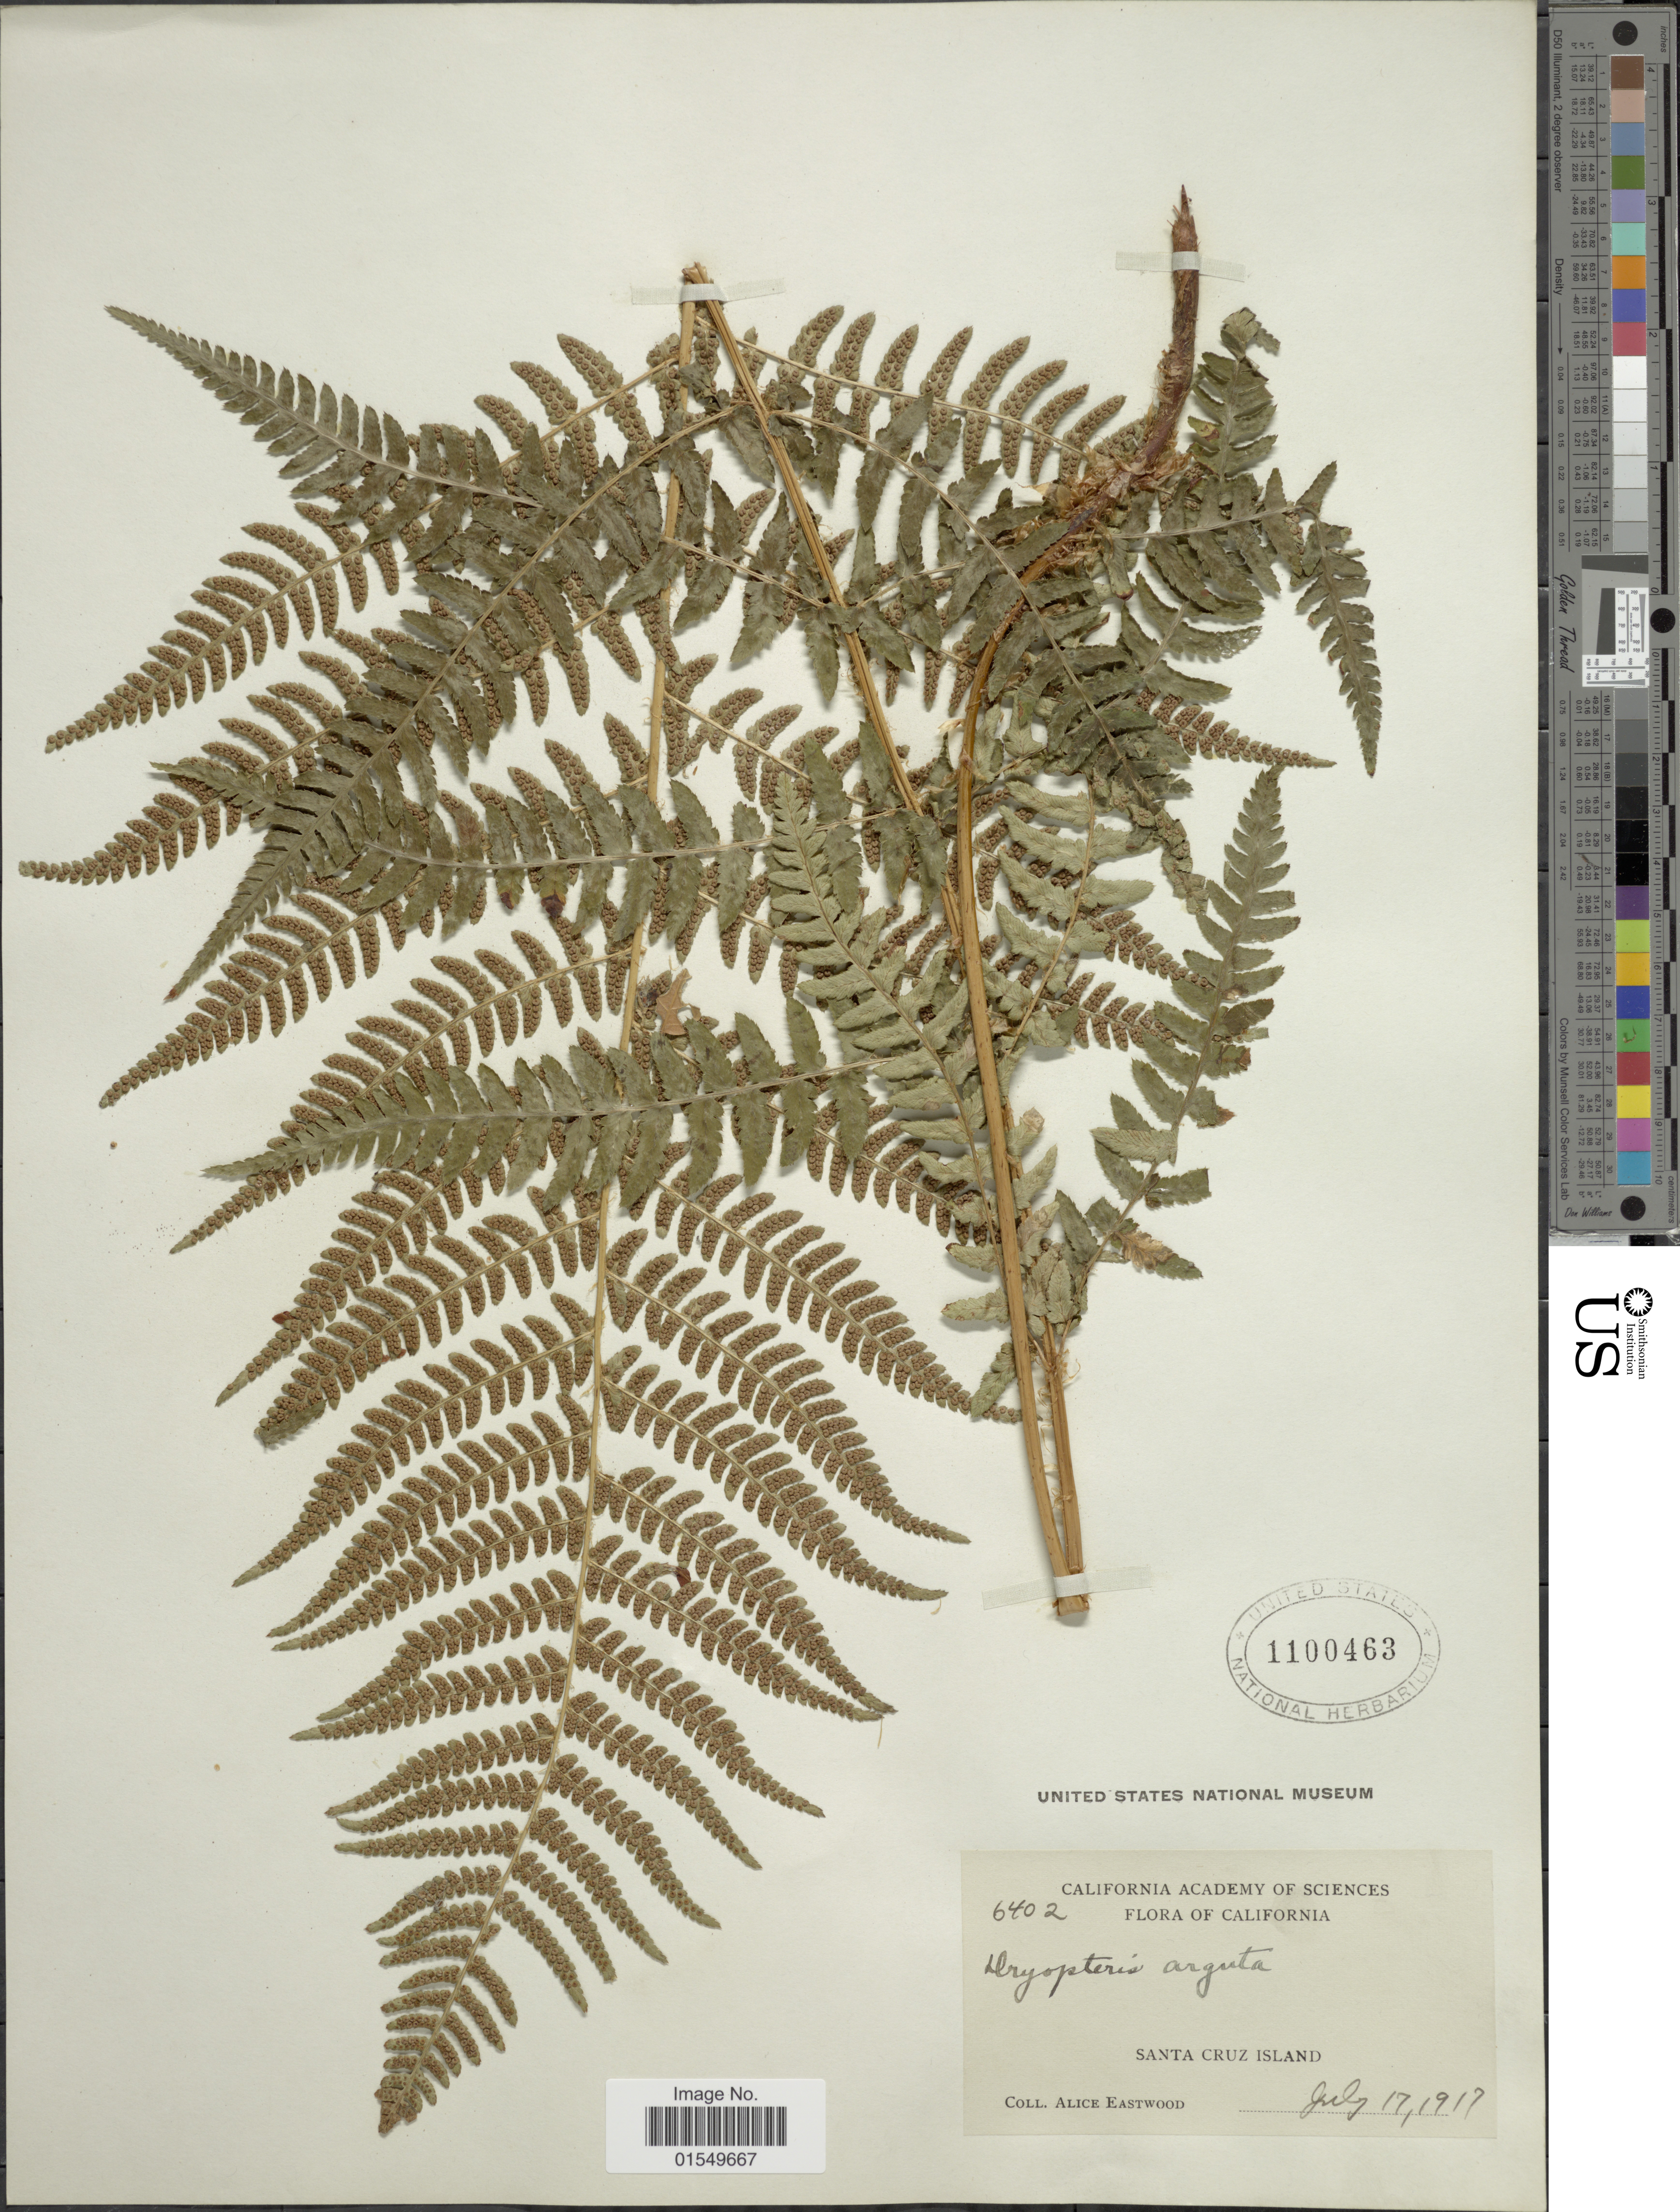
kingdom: Plantae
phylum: Tracheophyta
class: Polypodiopsida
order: Polypodiales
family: Dryopteridaceae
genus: Dryopteris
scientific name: Dryopteris arguta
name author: (Kaulf.) Maxon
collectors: A. Eastwood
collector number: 6402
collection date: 1917-07-17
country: United States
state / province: California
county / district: Santa Barbara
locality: Santa Cruz Island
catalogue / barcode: US 1100463